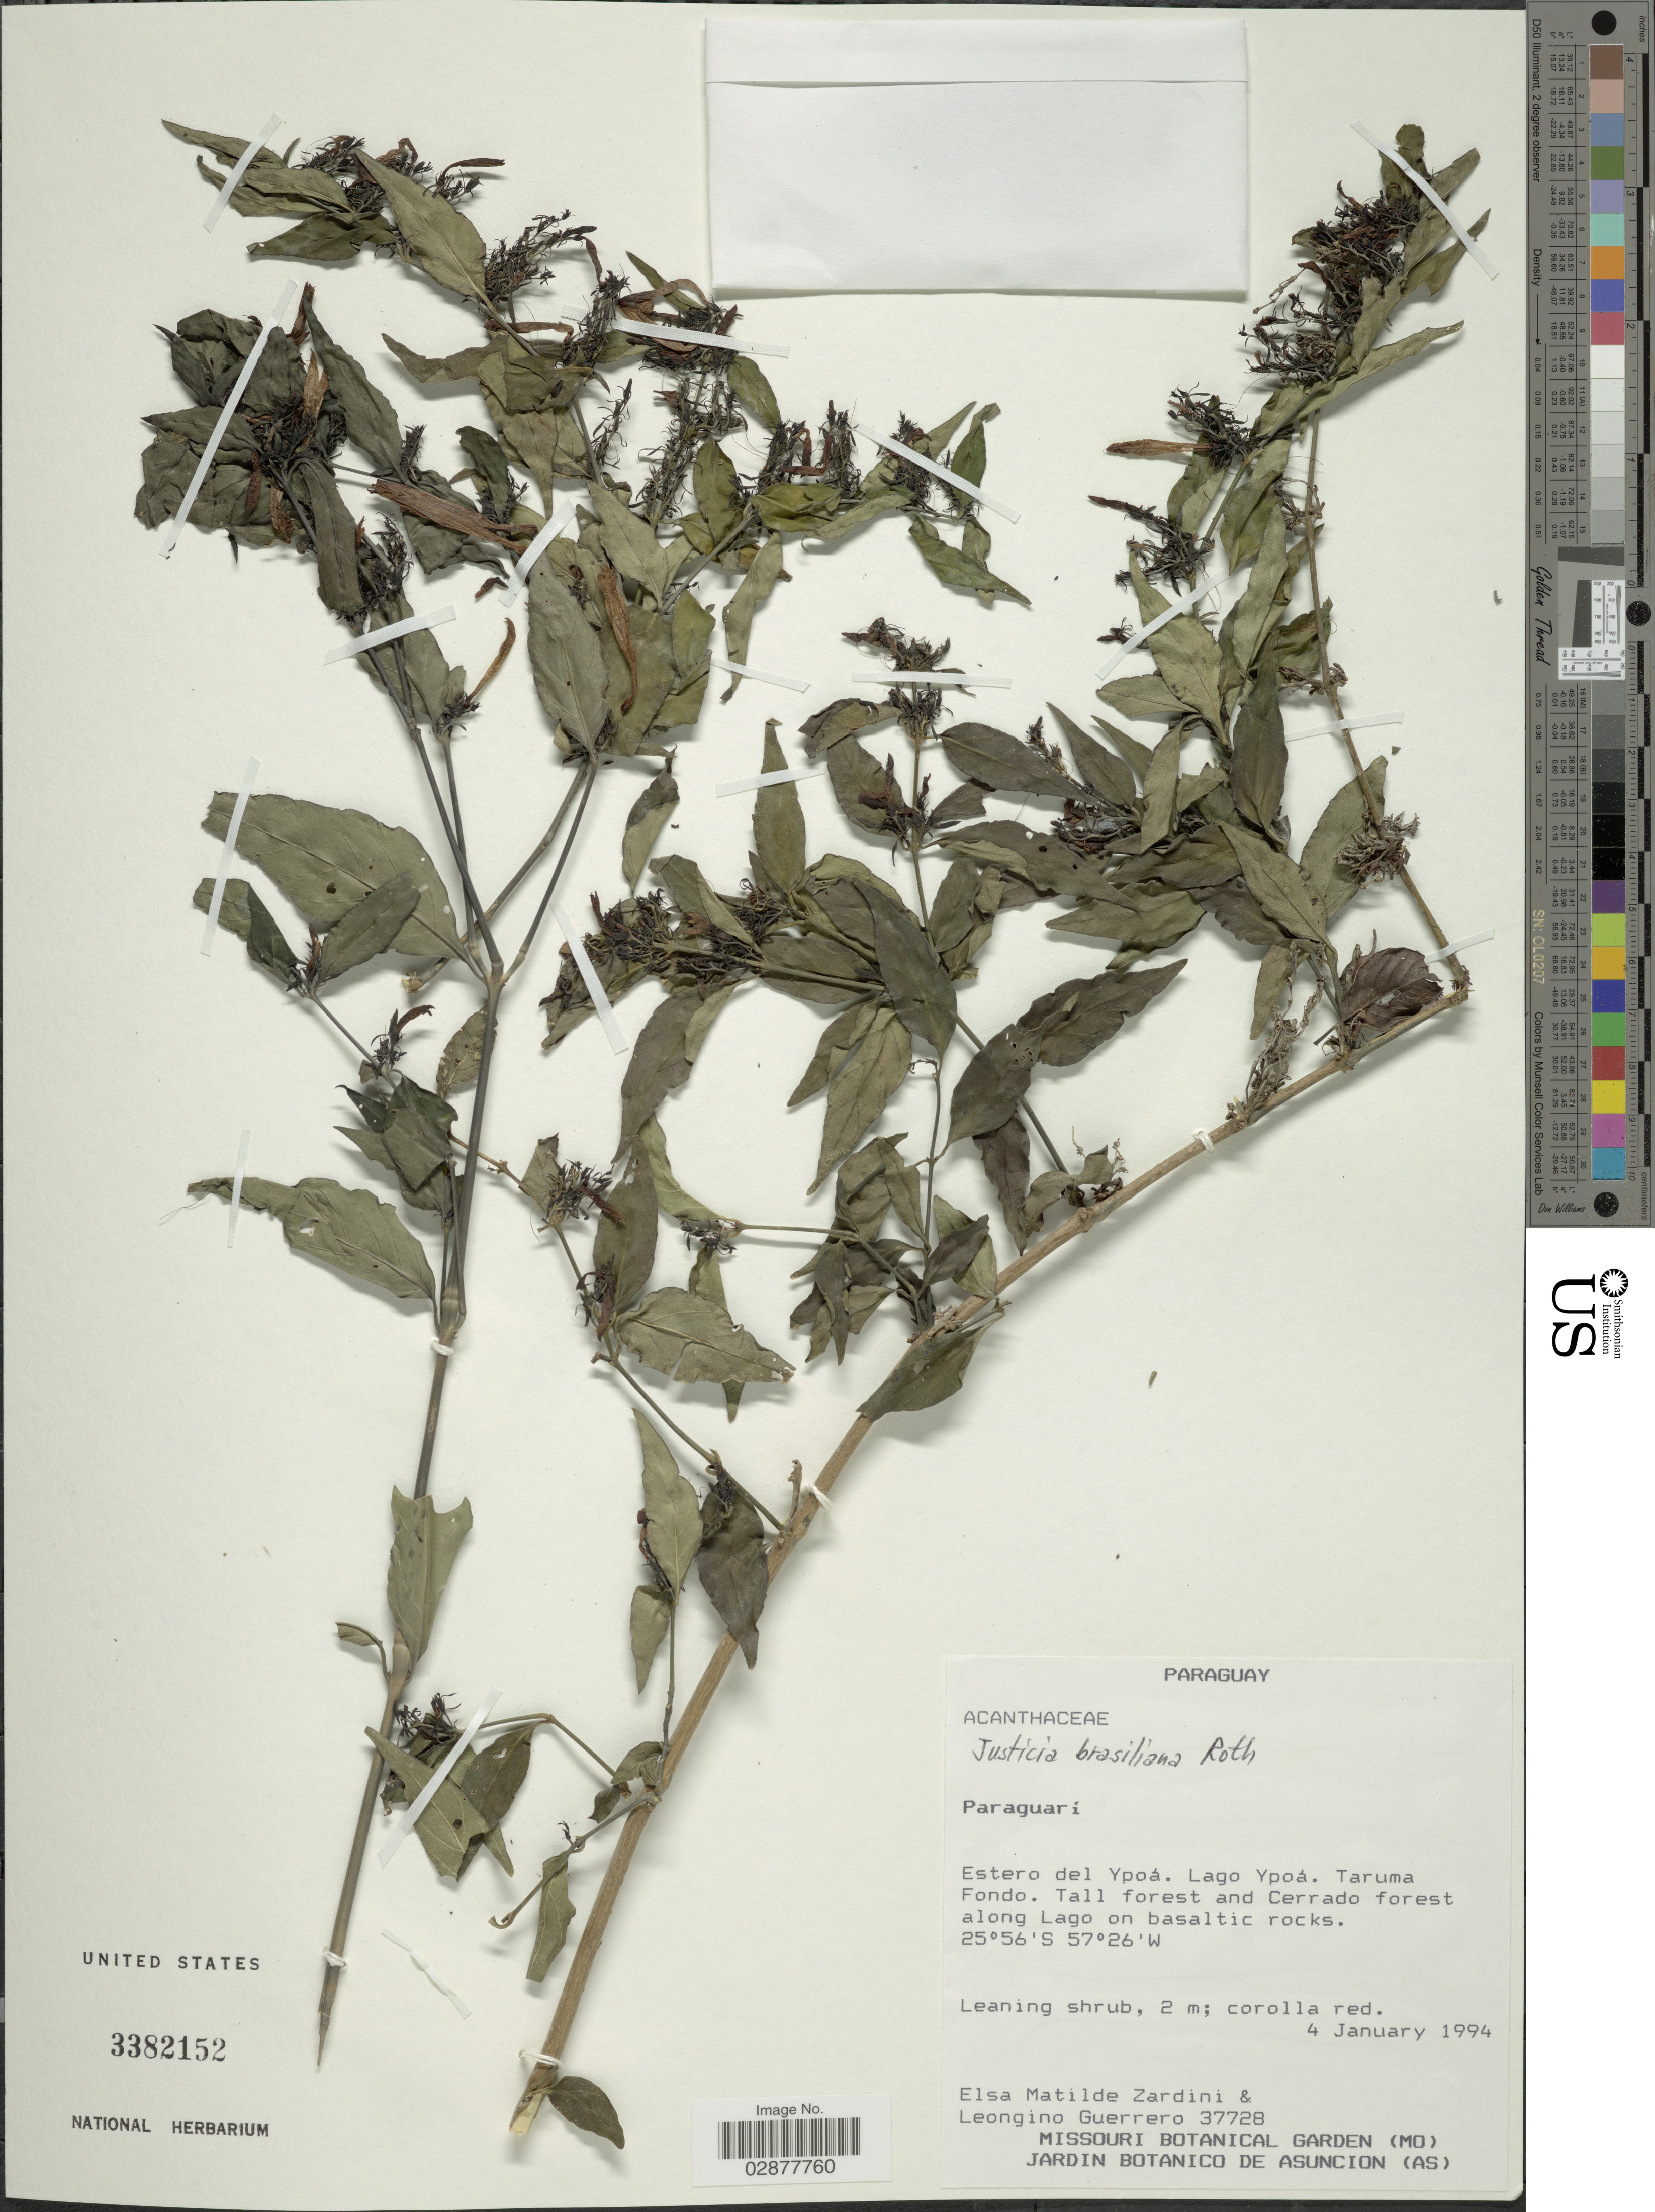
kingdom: Plantae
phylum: Tracheophyta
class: Magnoliopsida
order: Lamiales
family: Acanthaceae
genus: Justicia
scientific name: Justicia brasiliana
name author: Roth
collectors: E. M. Zardini & L. Guerrero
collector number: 37728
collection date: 1994-01-04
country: Paraguay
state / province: Paraguari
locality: Estero del Ypoá. Lago Ypoá. Taruma Fondo.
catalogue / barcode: US 3382152